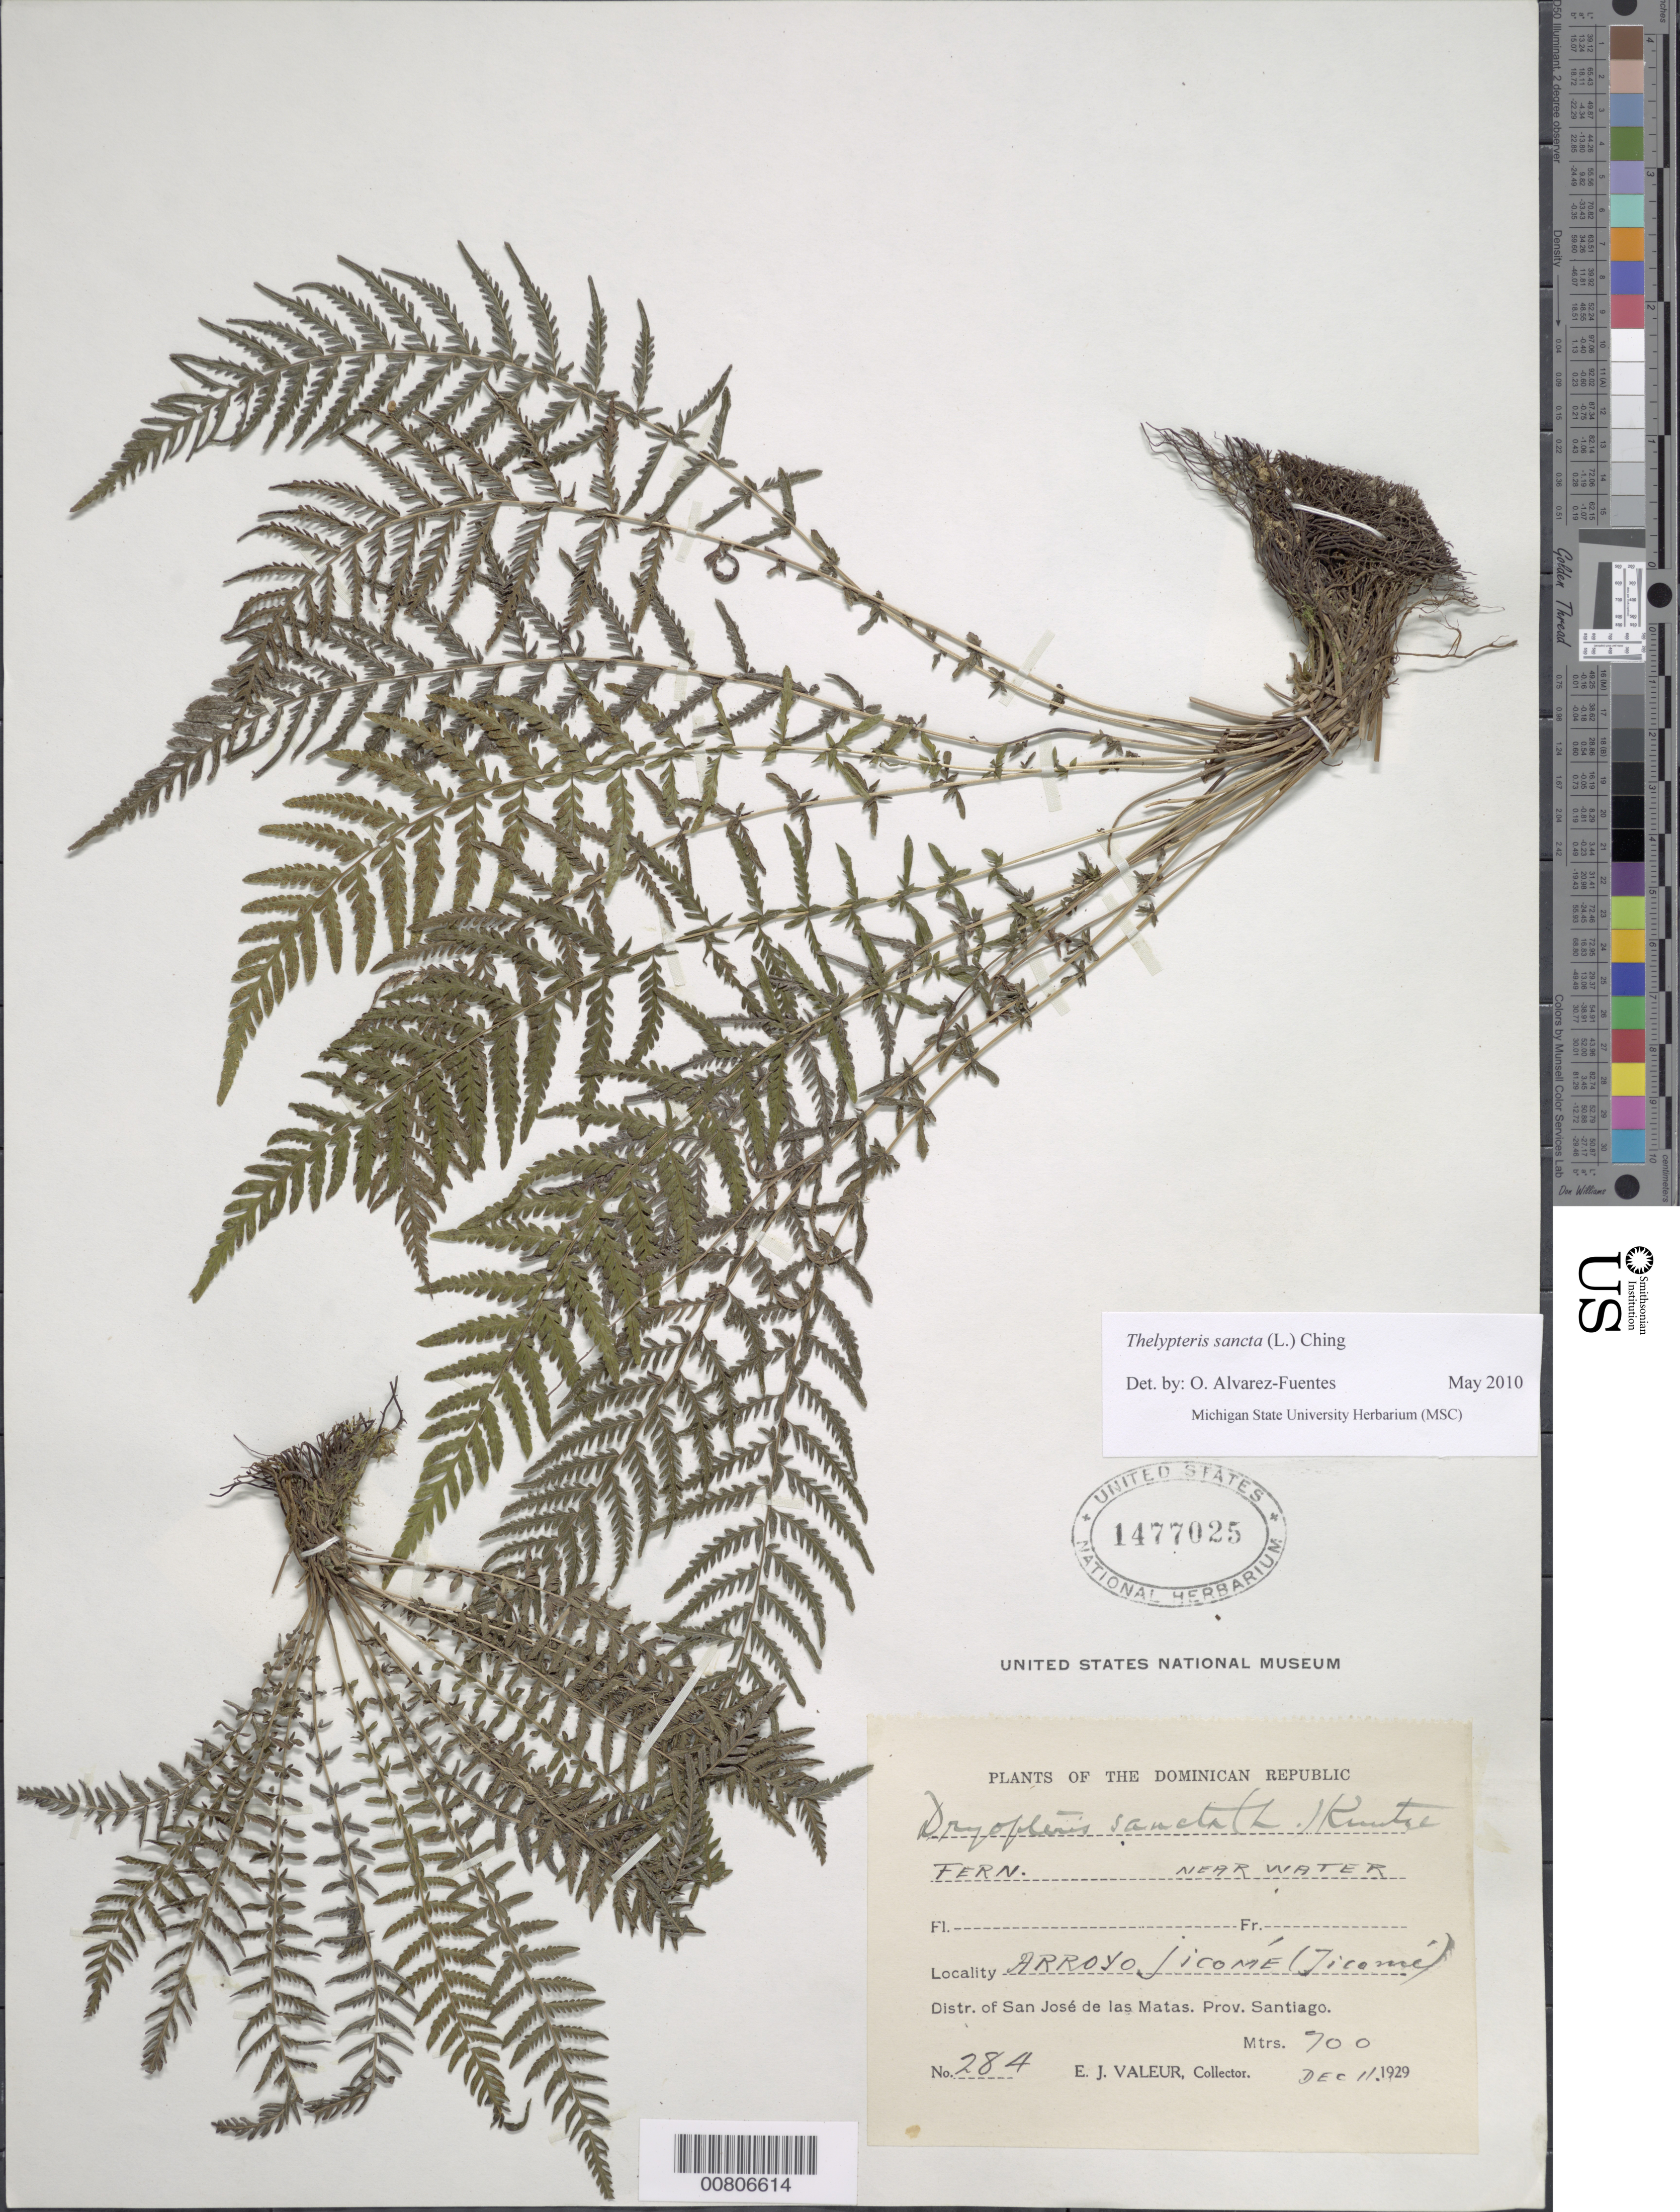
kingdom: Plantae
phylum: Tracheophyta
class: Polypodiopsida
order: Polypodiales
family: Thelypteridaceae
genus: Amauropelta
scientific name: Amauropelta sancta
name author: (L.) Pic. Serm.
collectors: E. Valeur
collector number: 284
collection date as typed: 11 Dec 1929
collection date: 1929-12-11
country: Dominican Republic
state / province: Santiago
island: Hispaniola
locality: Dist. San José de las Matas, Arroyo Jicomié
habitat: Near water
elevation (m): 700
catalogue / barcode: US 1477025